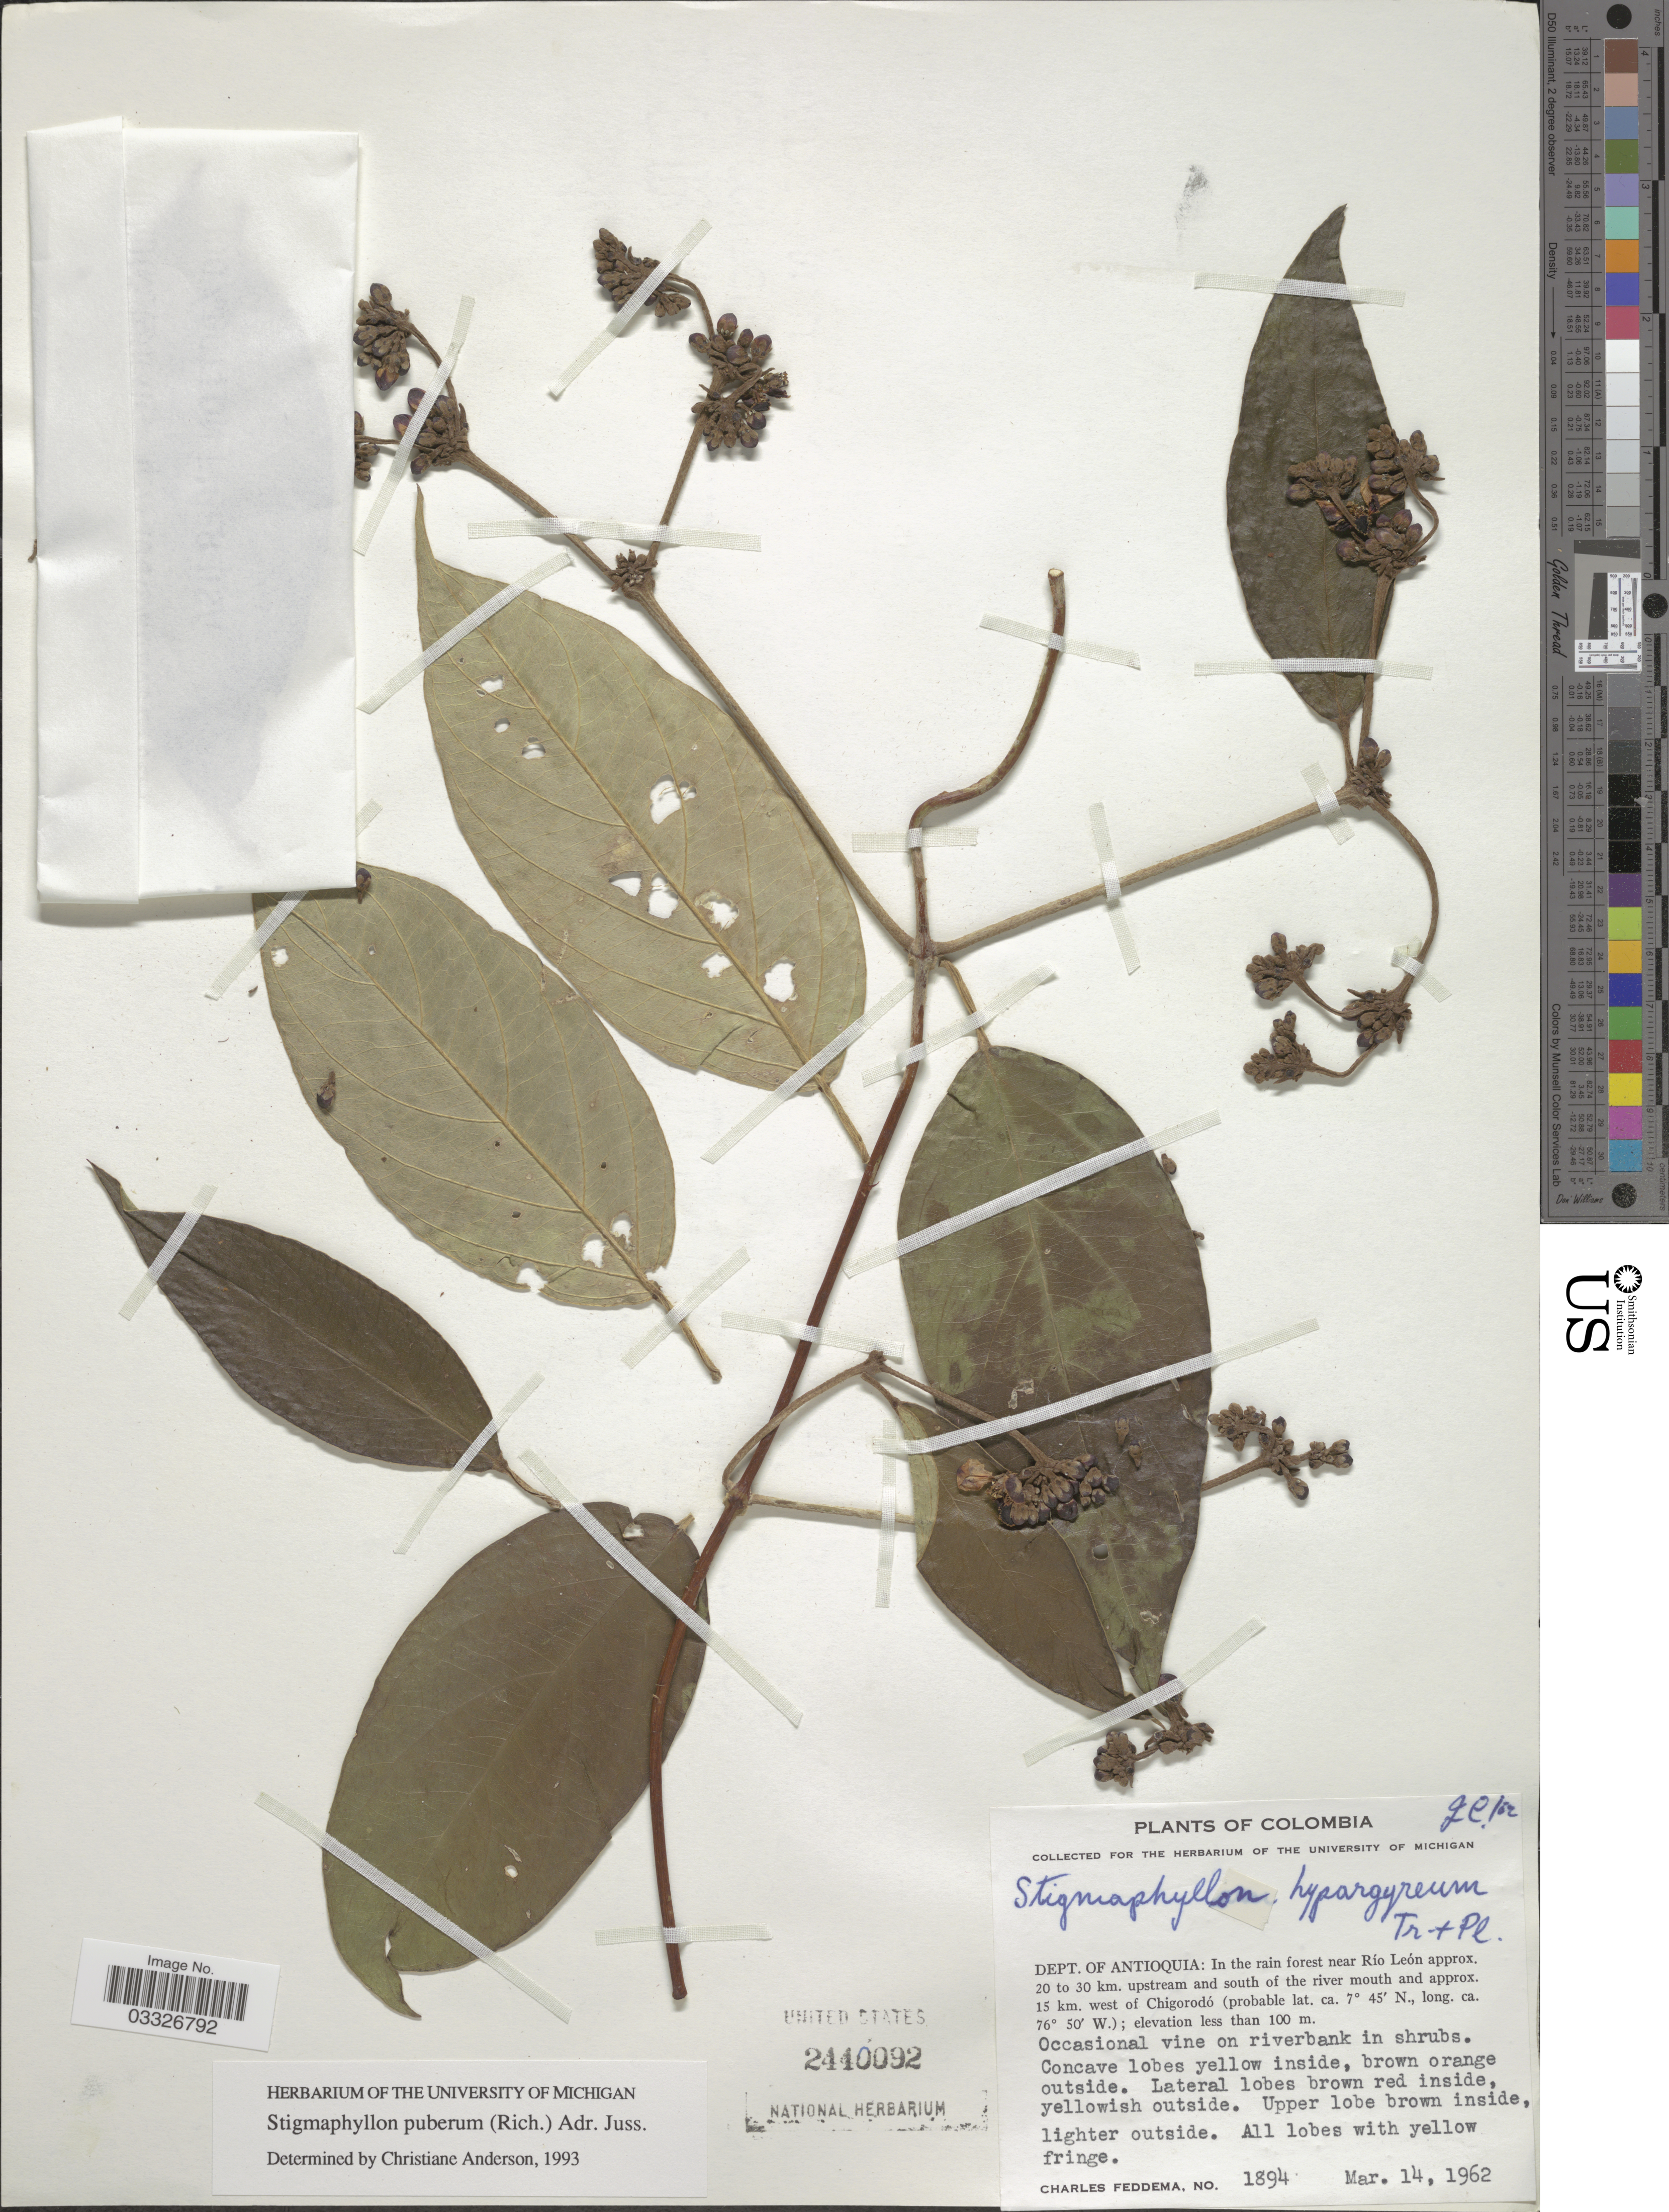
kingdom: Plantae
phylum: Tracheophyta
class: Magnoliopsida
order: Malpighiales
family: Malpighiaceae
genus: Stigmaphyllon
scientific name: Stigmaphyllon puberum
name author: (Rich.) A. Juss.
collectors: C. Feddema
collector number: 1894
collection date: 1962-03-14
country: Colombia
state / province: Antioquia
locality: Dept. of Antioquia: In the rain forest near Río León approx. 20 to 30 km. upstream and south of the river mouth and approx. 15 km. west of Chigorodó.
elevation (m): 100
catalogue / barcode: US 2440092